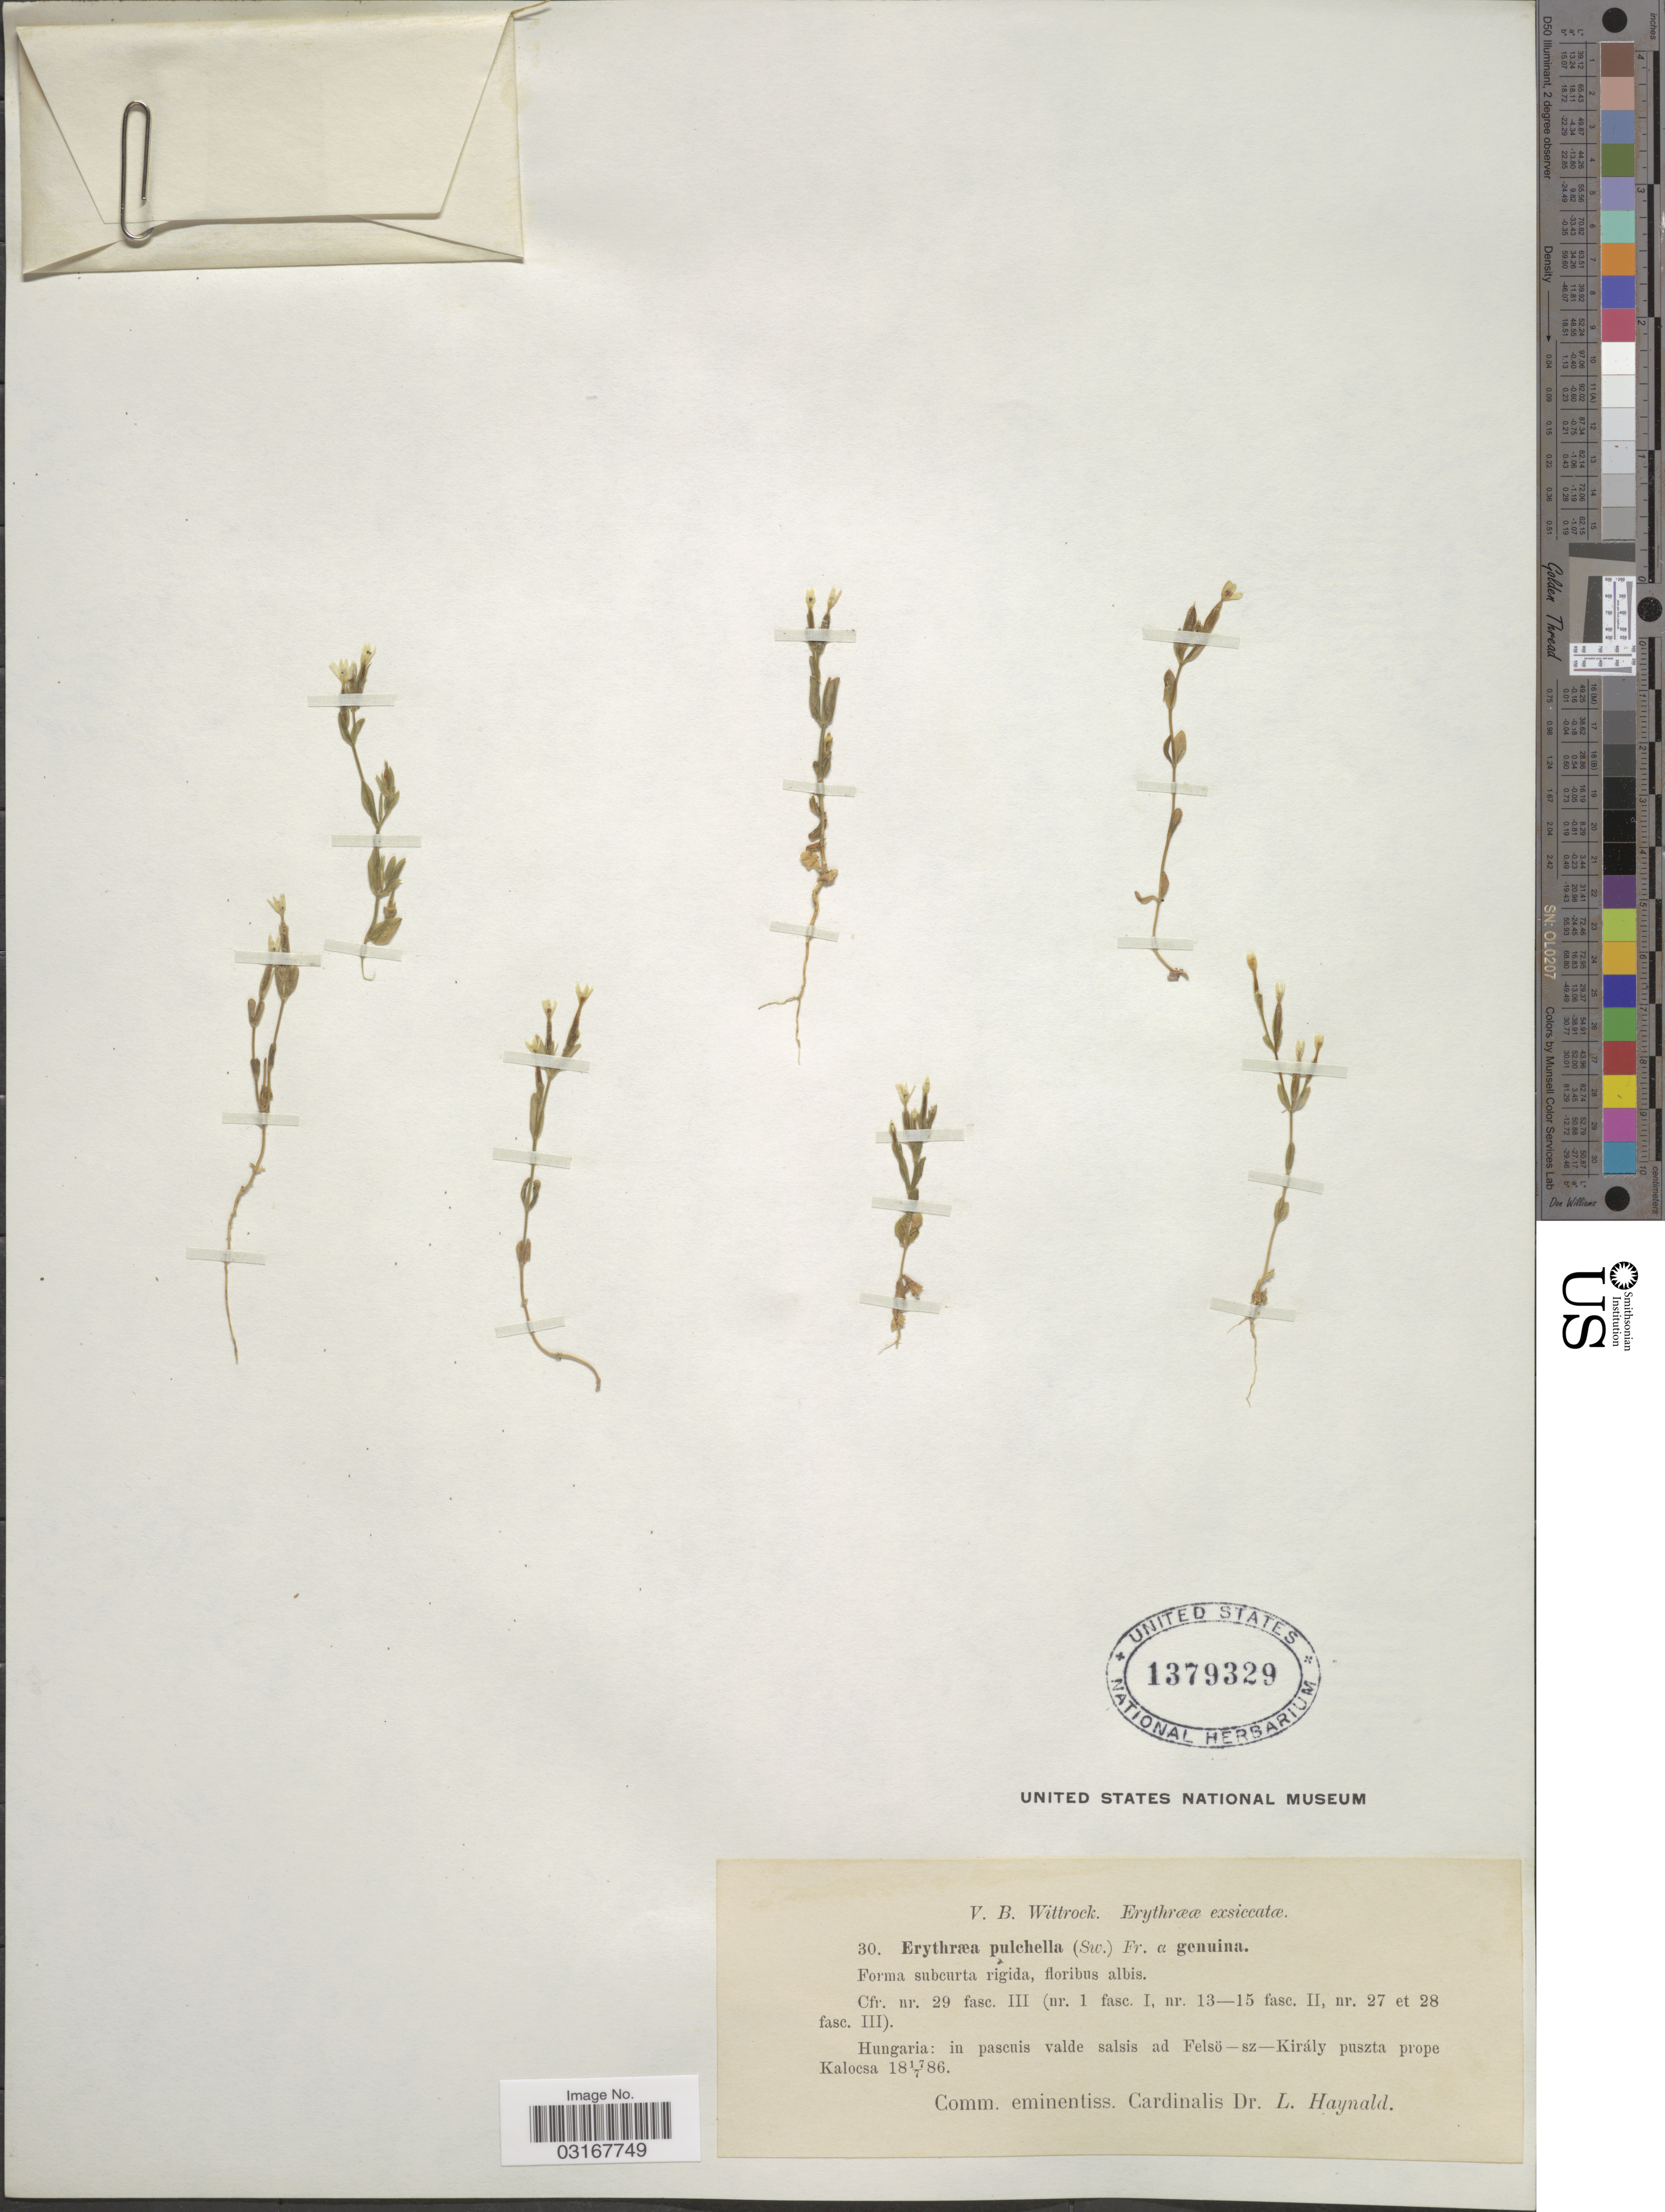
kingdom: Plantae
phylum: Tracheophyta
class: Magnoliopsida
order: Gentianales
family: Gentianaceae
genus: Centaurium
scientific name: Centaurium pulchellum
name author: (Sw.) Druce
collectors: V. Wittrock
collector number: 30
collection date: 1886-07-17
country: Hungary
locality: Hungaria: in pascuis valde salsis ad Felsö-sz-Király puszta prope Kalocsa.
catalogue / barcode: US 1379329